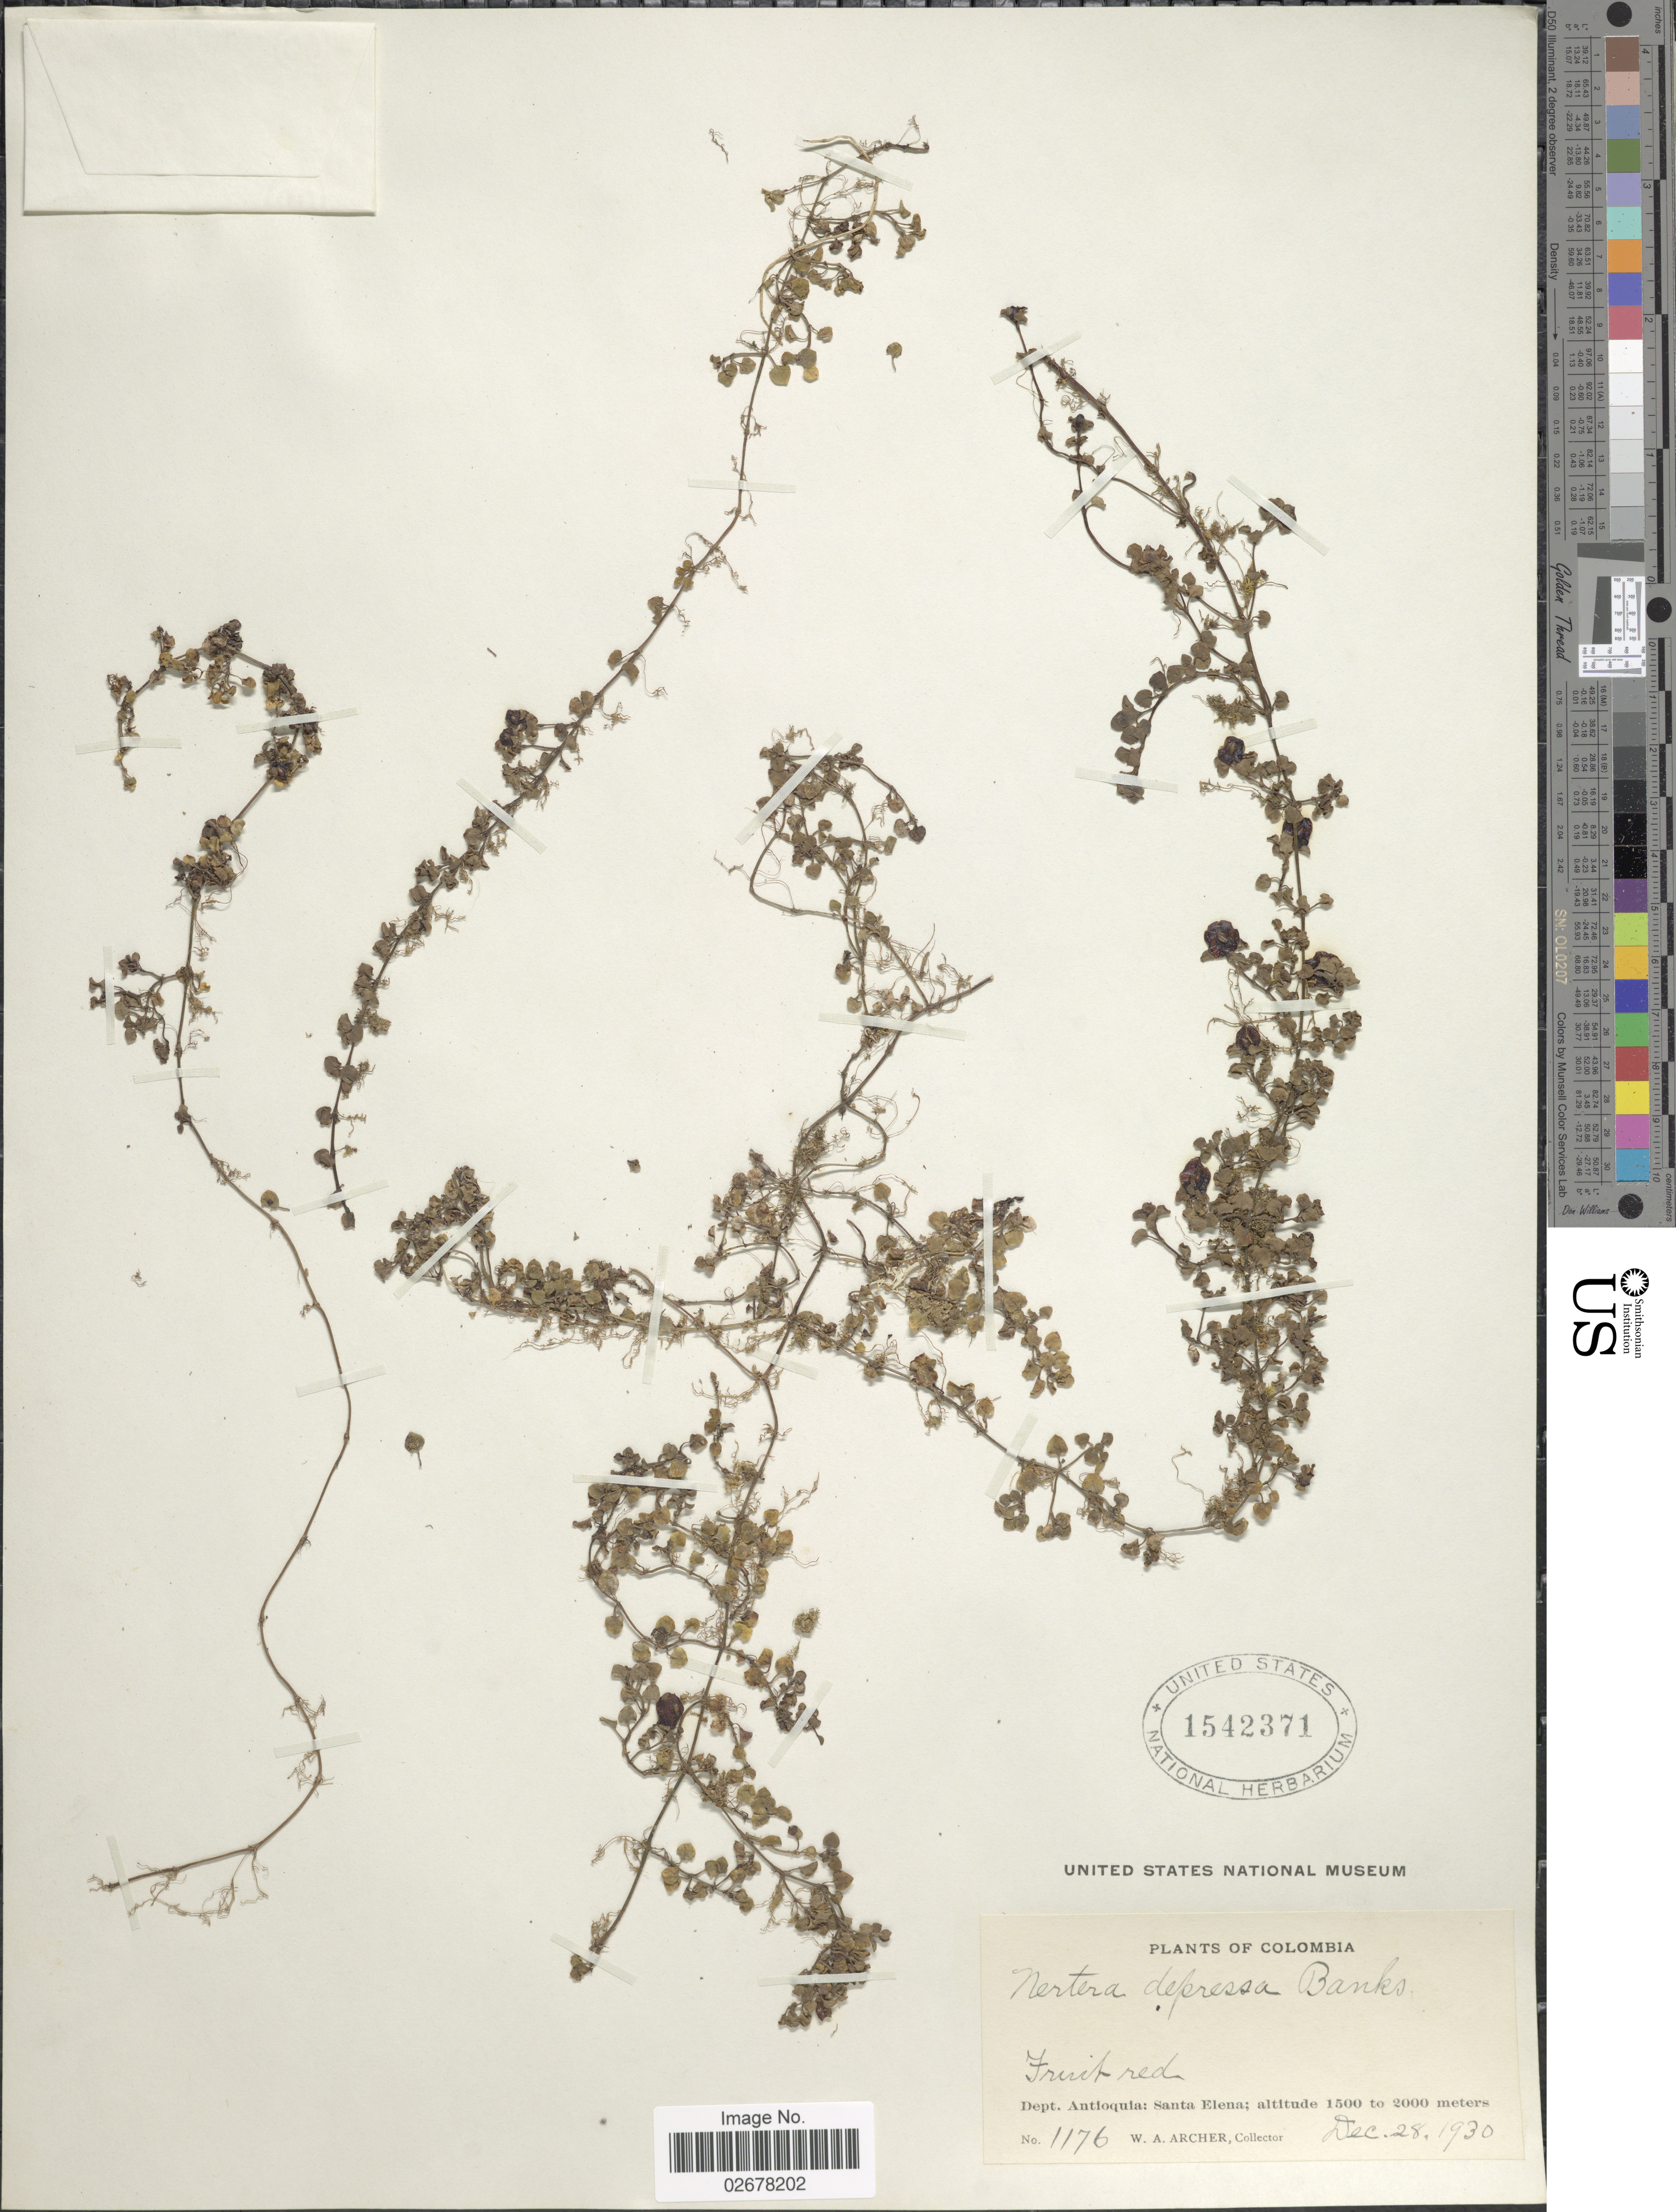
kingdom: Plantae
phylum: Tracheophyta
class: Magnoliopsida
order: Gentianales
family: Rubiaceae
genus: Nertera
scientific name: Nertera depressa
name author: Banks & Sol. ex Gaertn.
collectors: W. A. Archer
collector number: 1176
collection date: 1930-12-28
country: Colombia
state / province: Antioquia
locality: Santa Elena.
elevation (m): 1500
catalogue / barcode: US 1542371